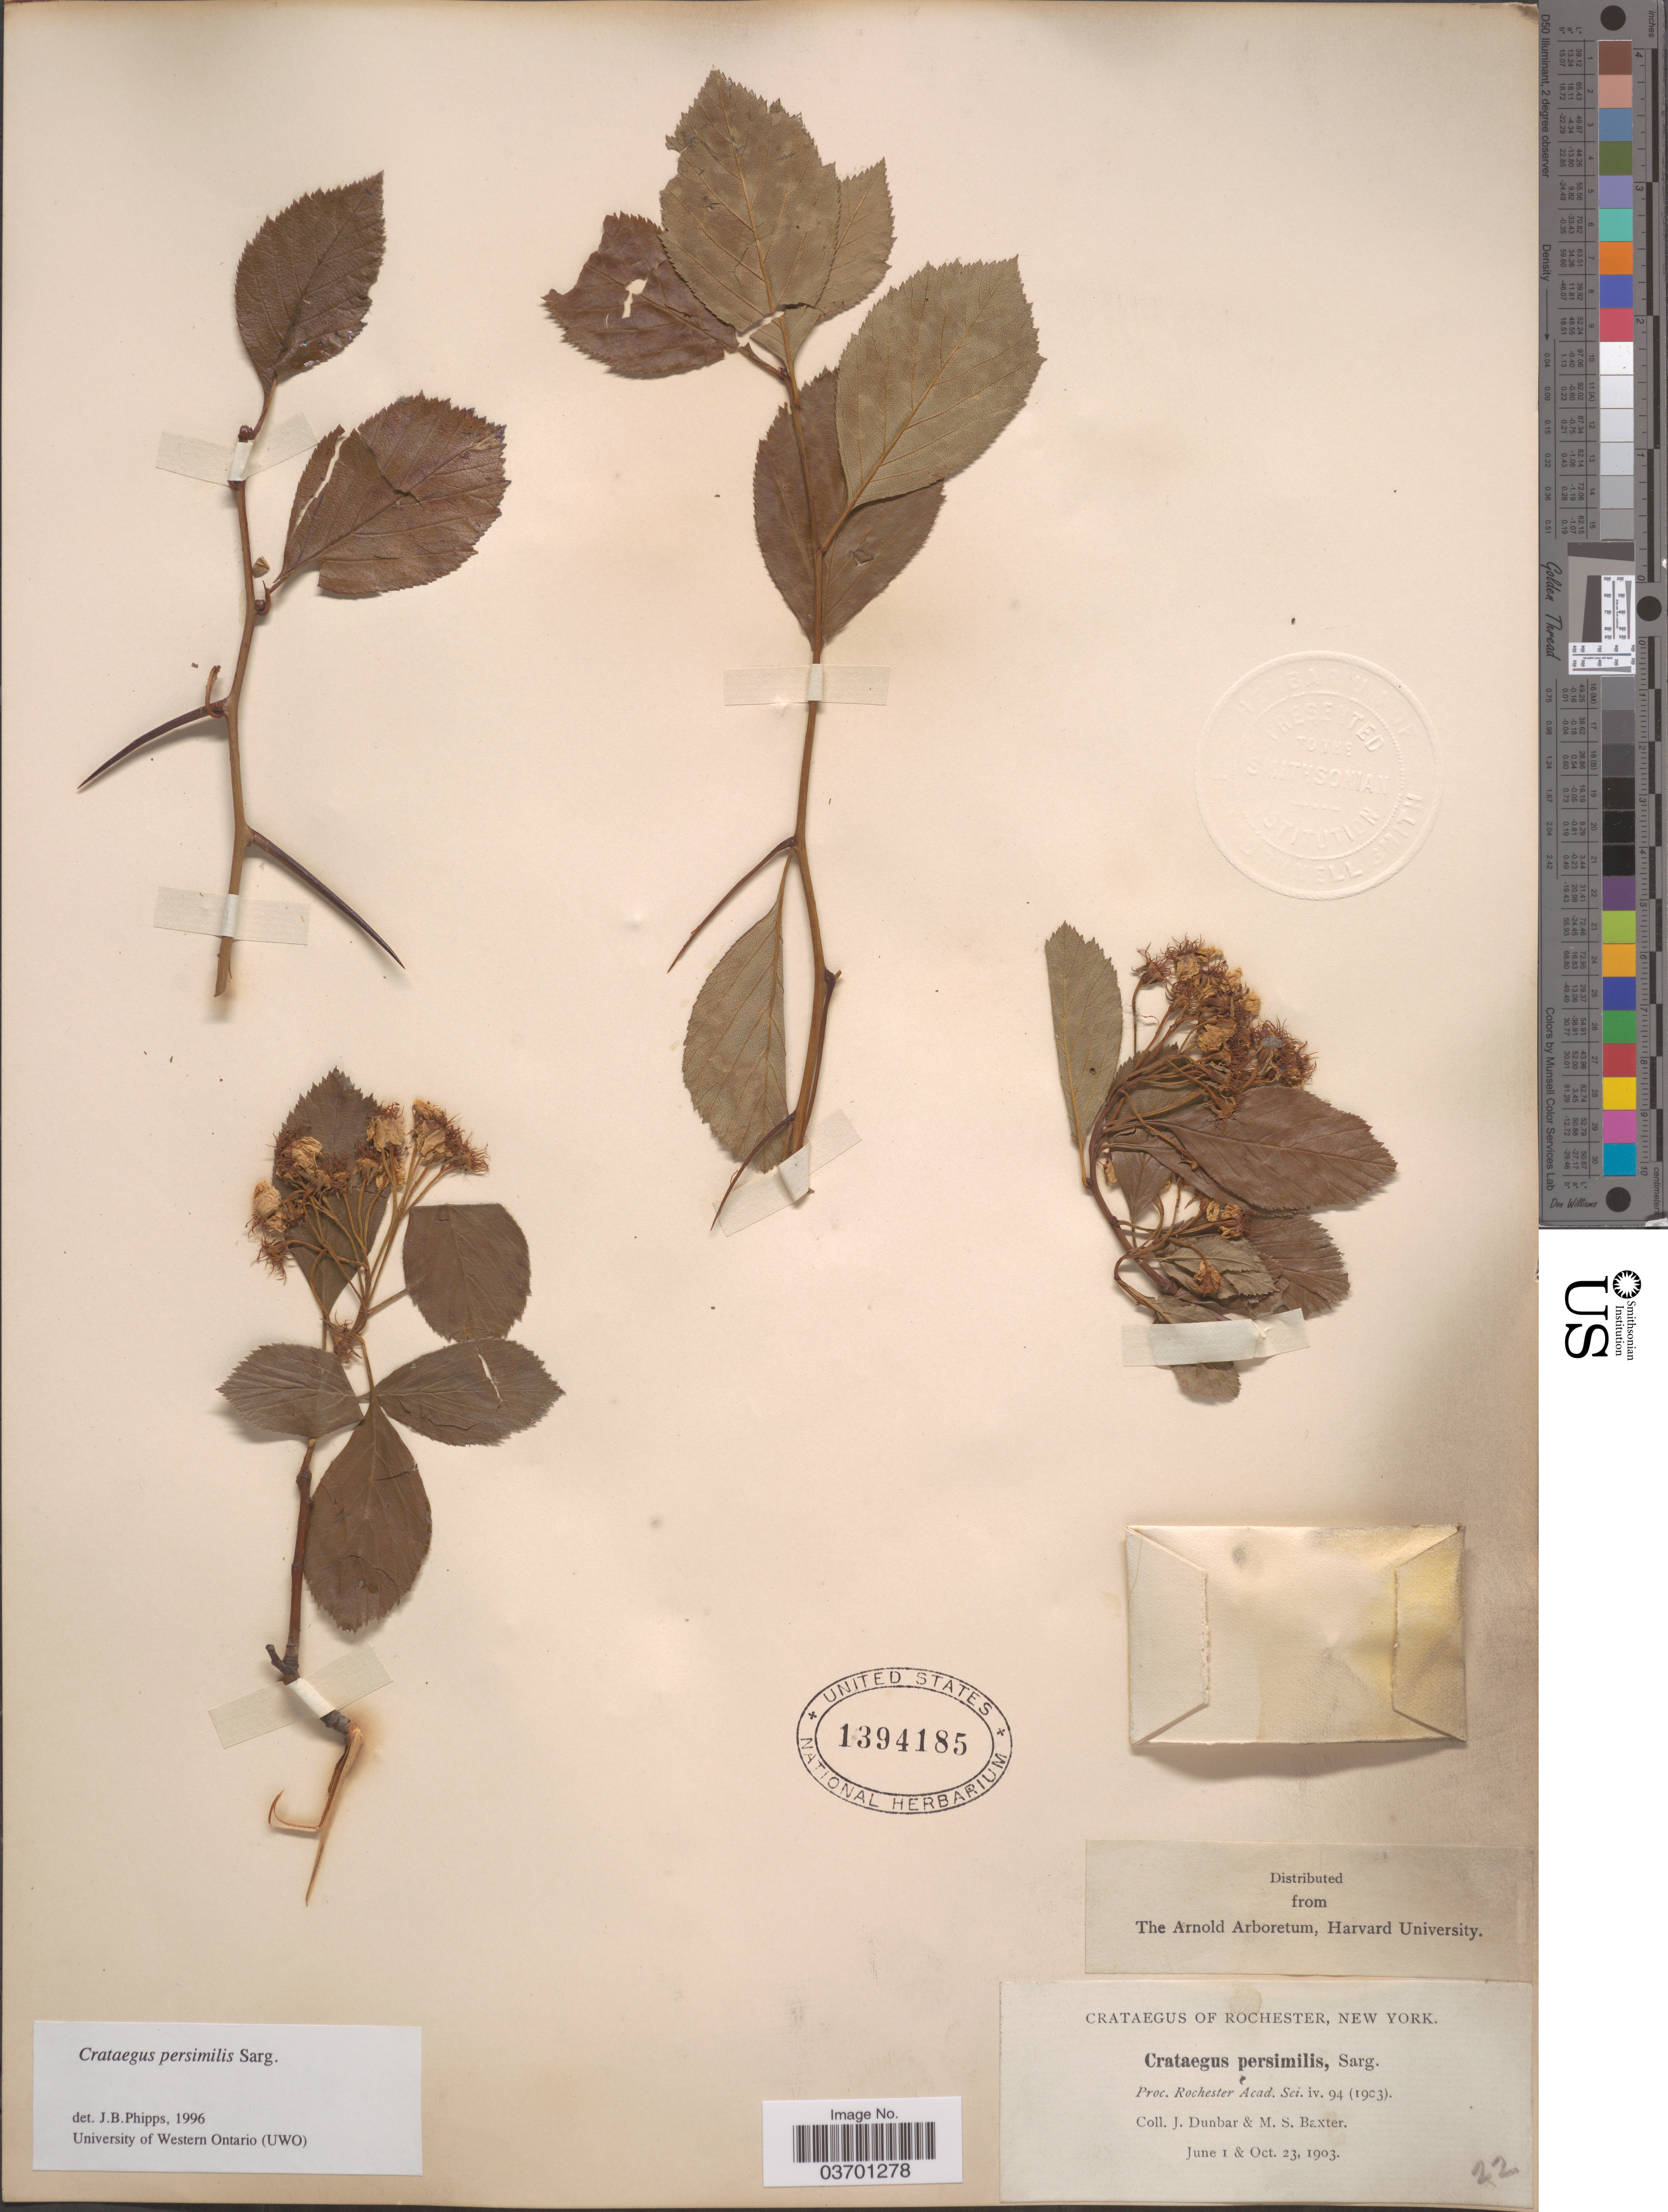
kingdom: Plantae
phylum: Tracheophyta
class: Magnoliopsida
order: Rosales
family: Rosaceae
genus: Crataegus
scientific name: Crataegus persimilis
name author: Sarg.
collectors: J. Dunbar & M. Baxter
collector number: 22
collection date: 1903-06-01/1903-10-23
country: United States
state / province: New York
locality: Crataegus of Rochester.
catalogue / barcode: US 1394185